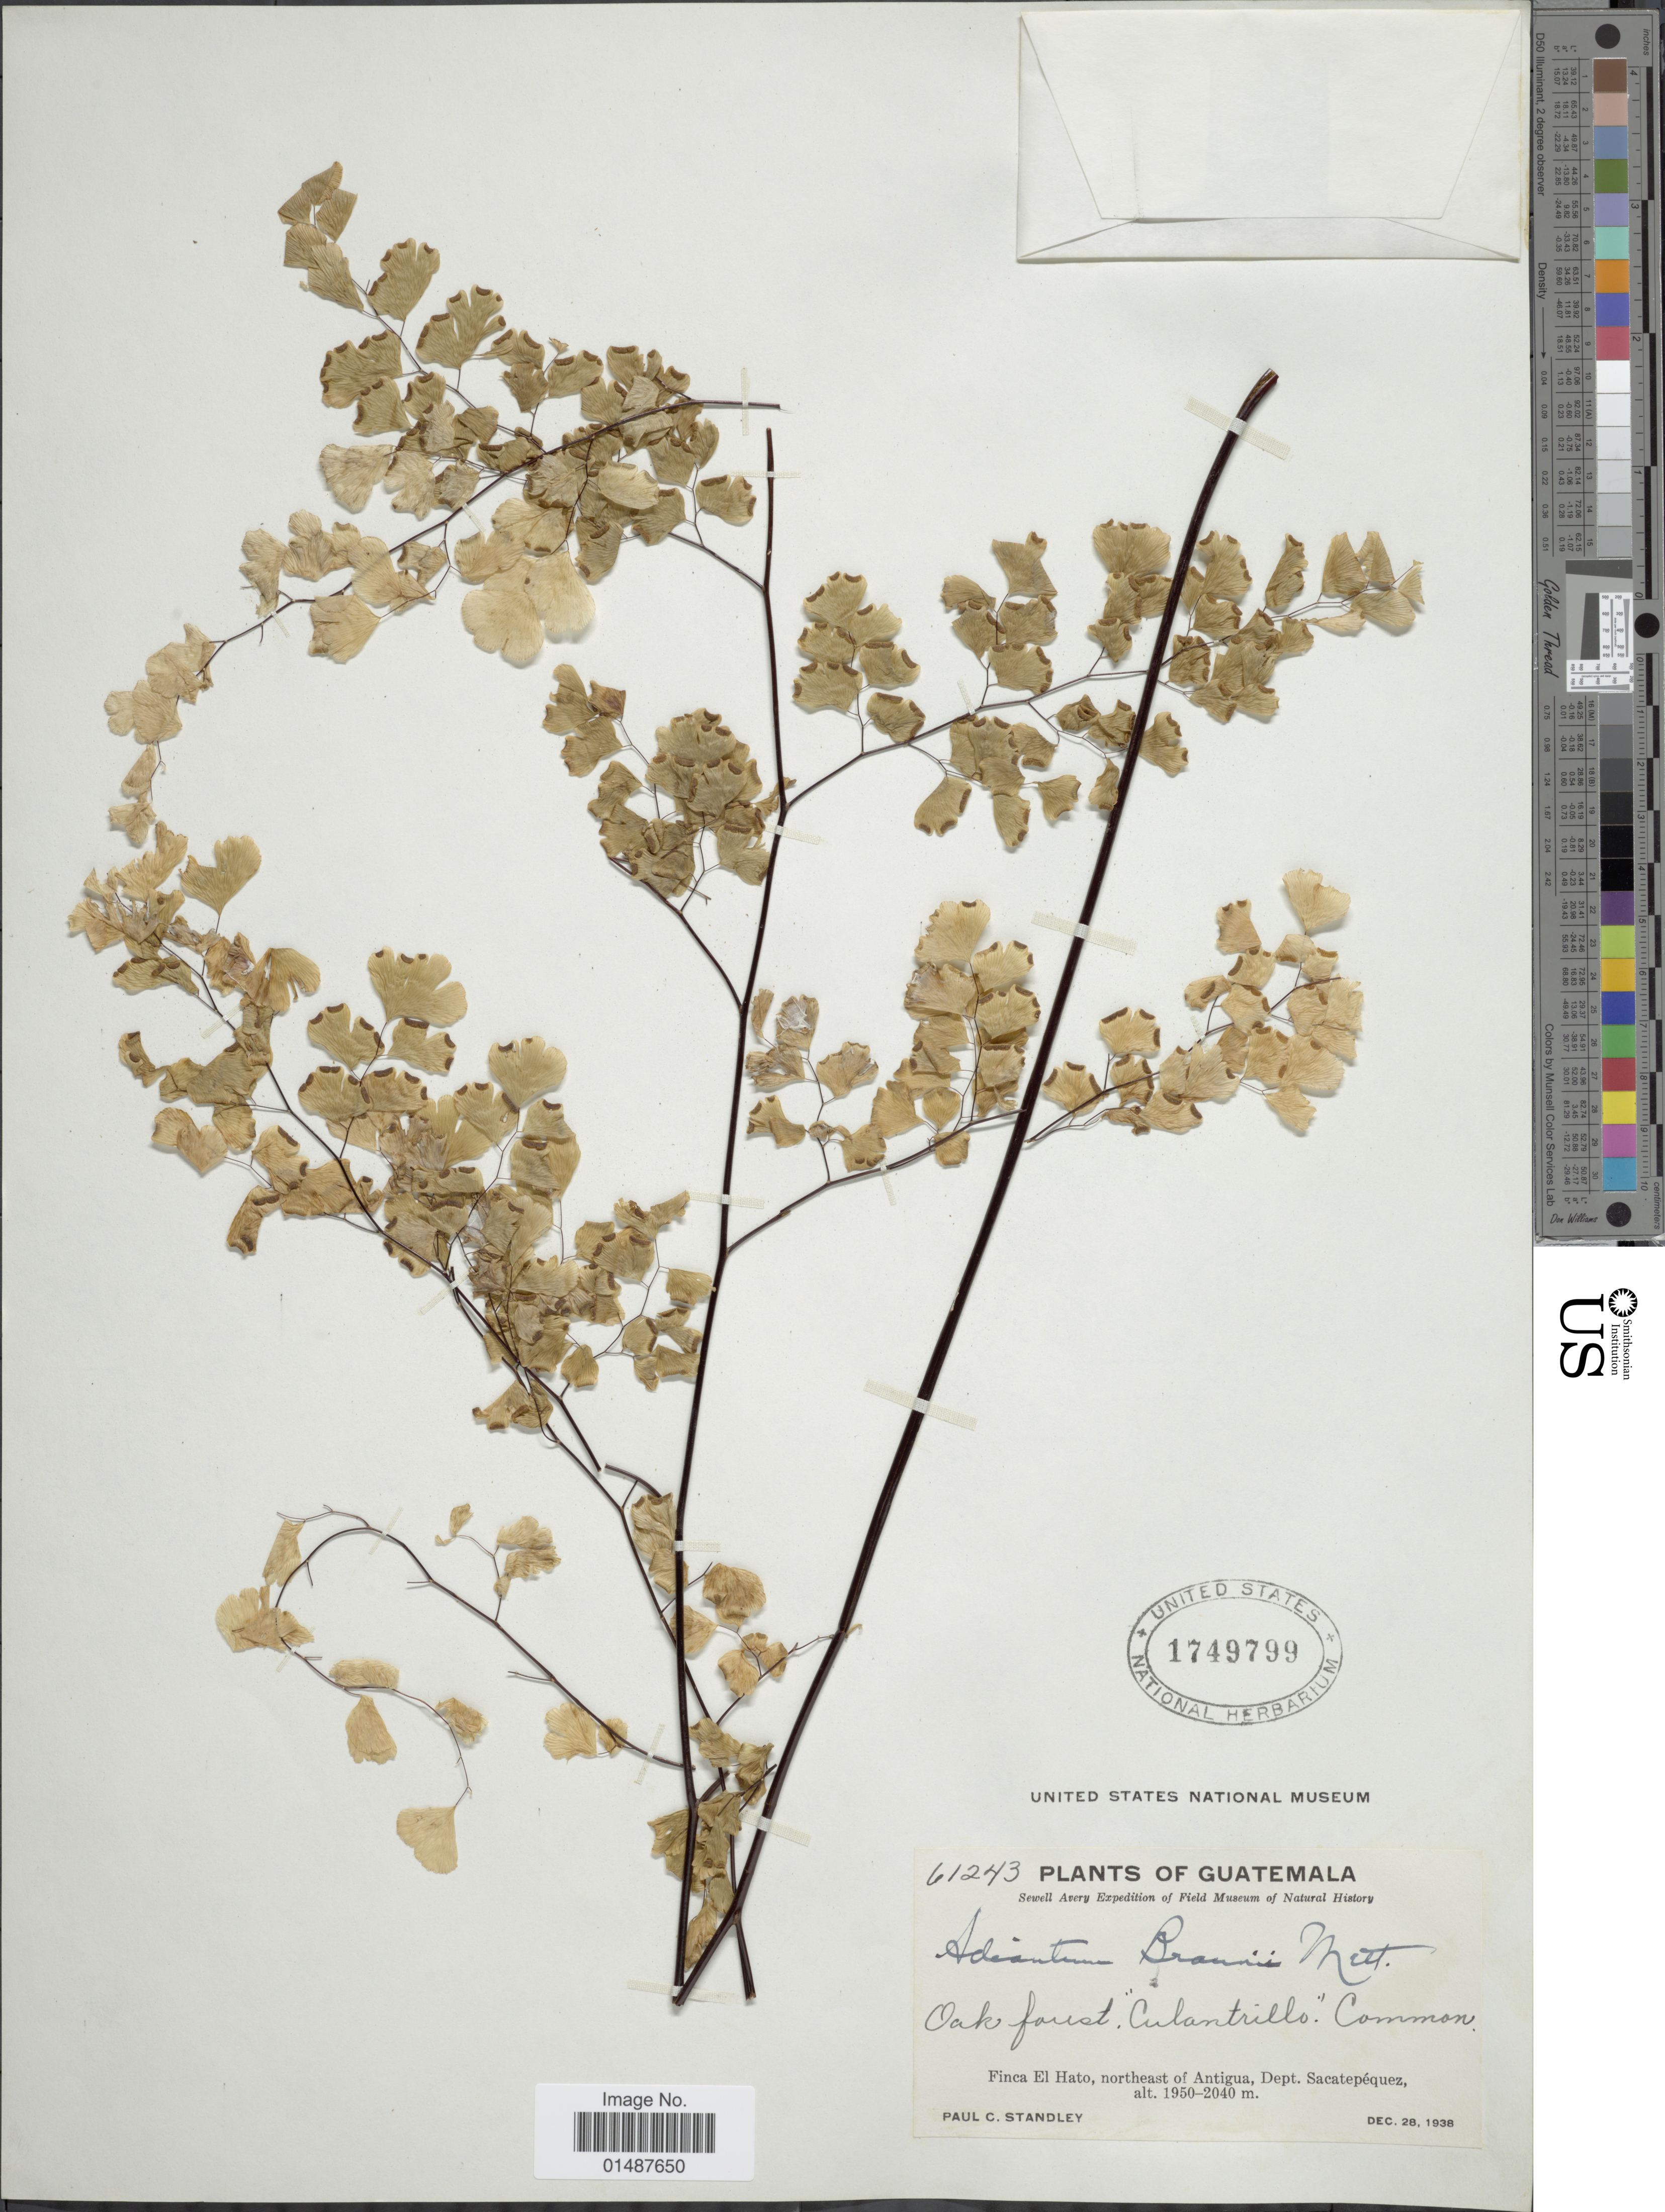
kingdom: Plantae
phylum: Tracheophyta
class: Polypodiopsida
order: Polypodiales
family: Pteridaceae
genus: Adiantum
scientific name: Adiantum braunii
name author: Mett. ex Kuhn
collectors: P. C. Standley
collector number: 61243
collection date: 1938-12-28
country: Guatemala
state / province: Sacatepéquez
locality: Finca El Hato, northeast of Antigua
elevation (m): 1950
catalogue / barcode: US 1749799